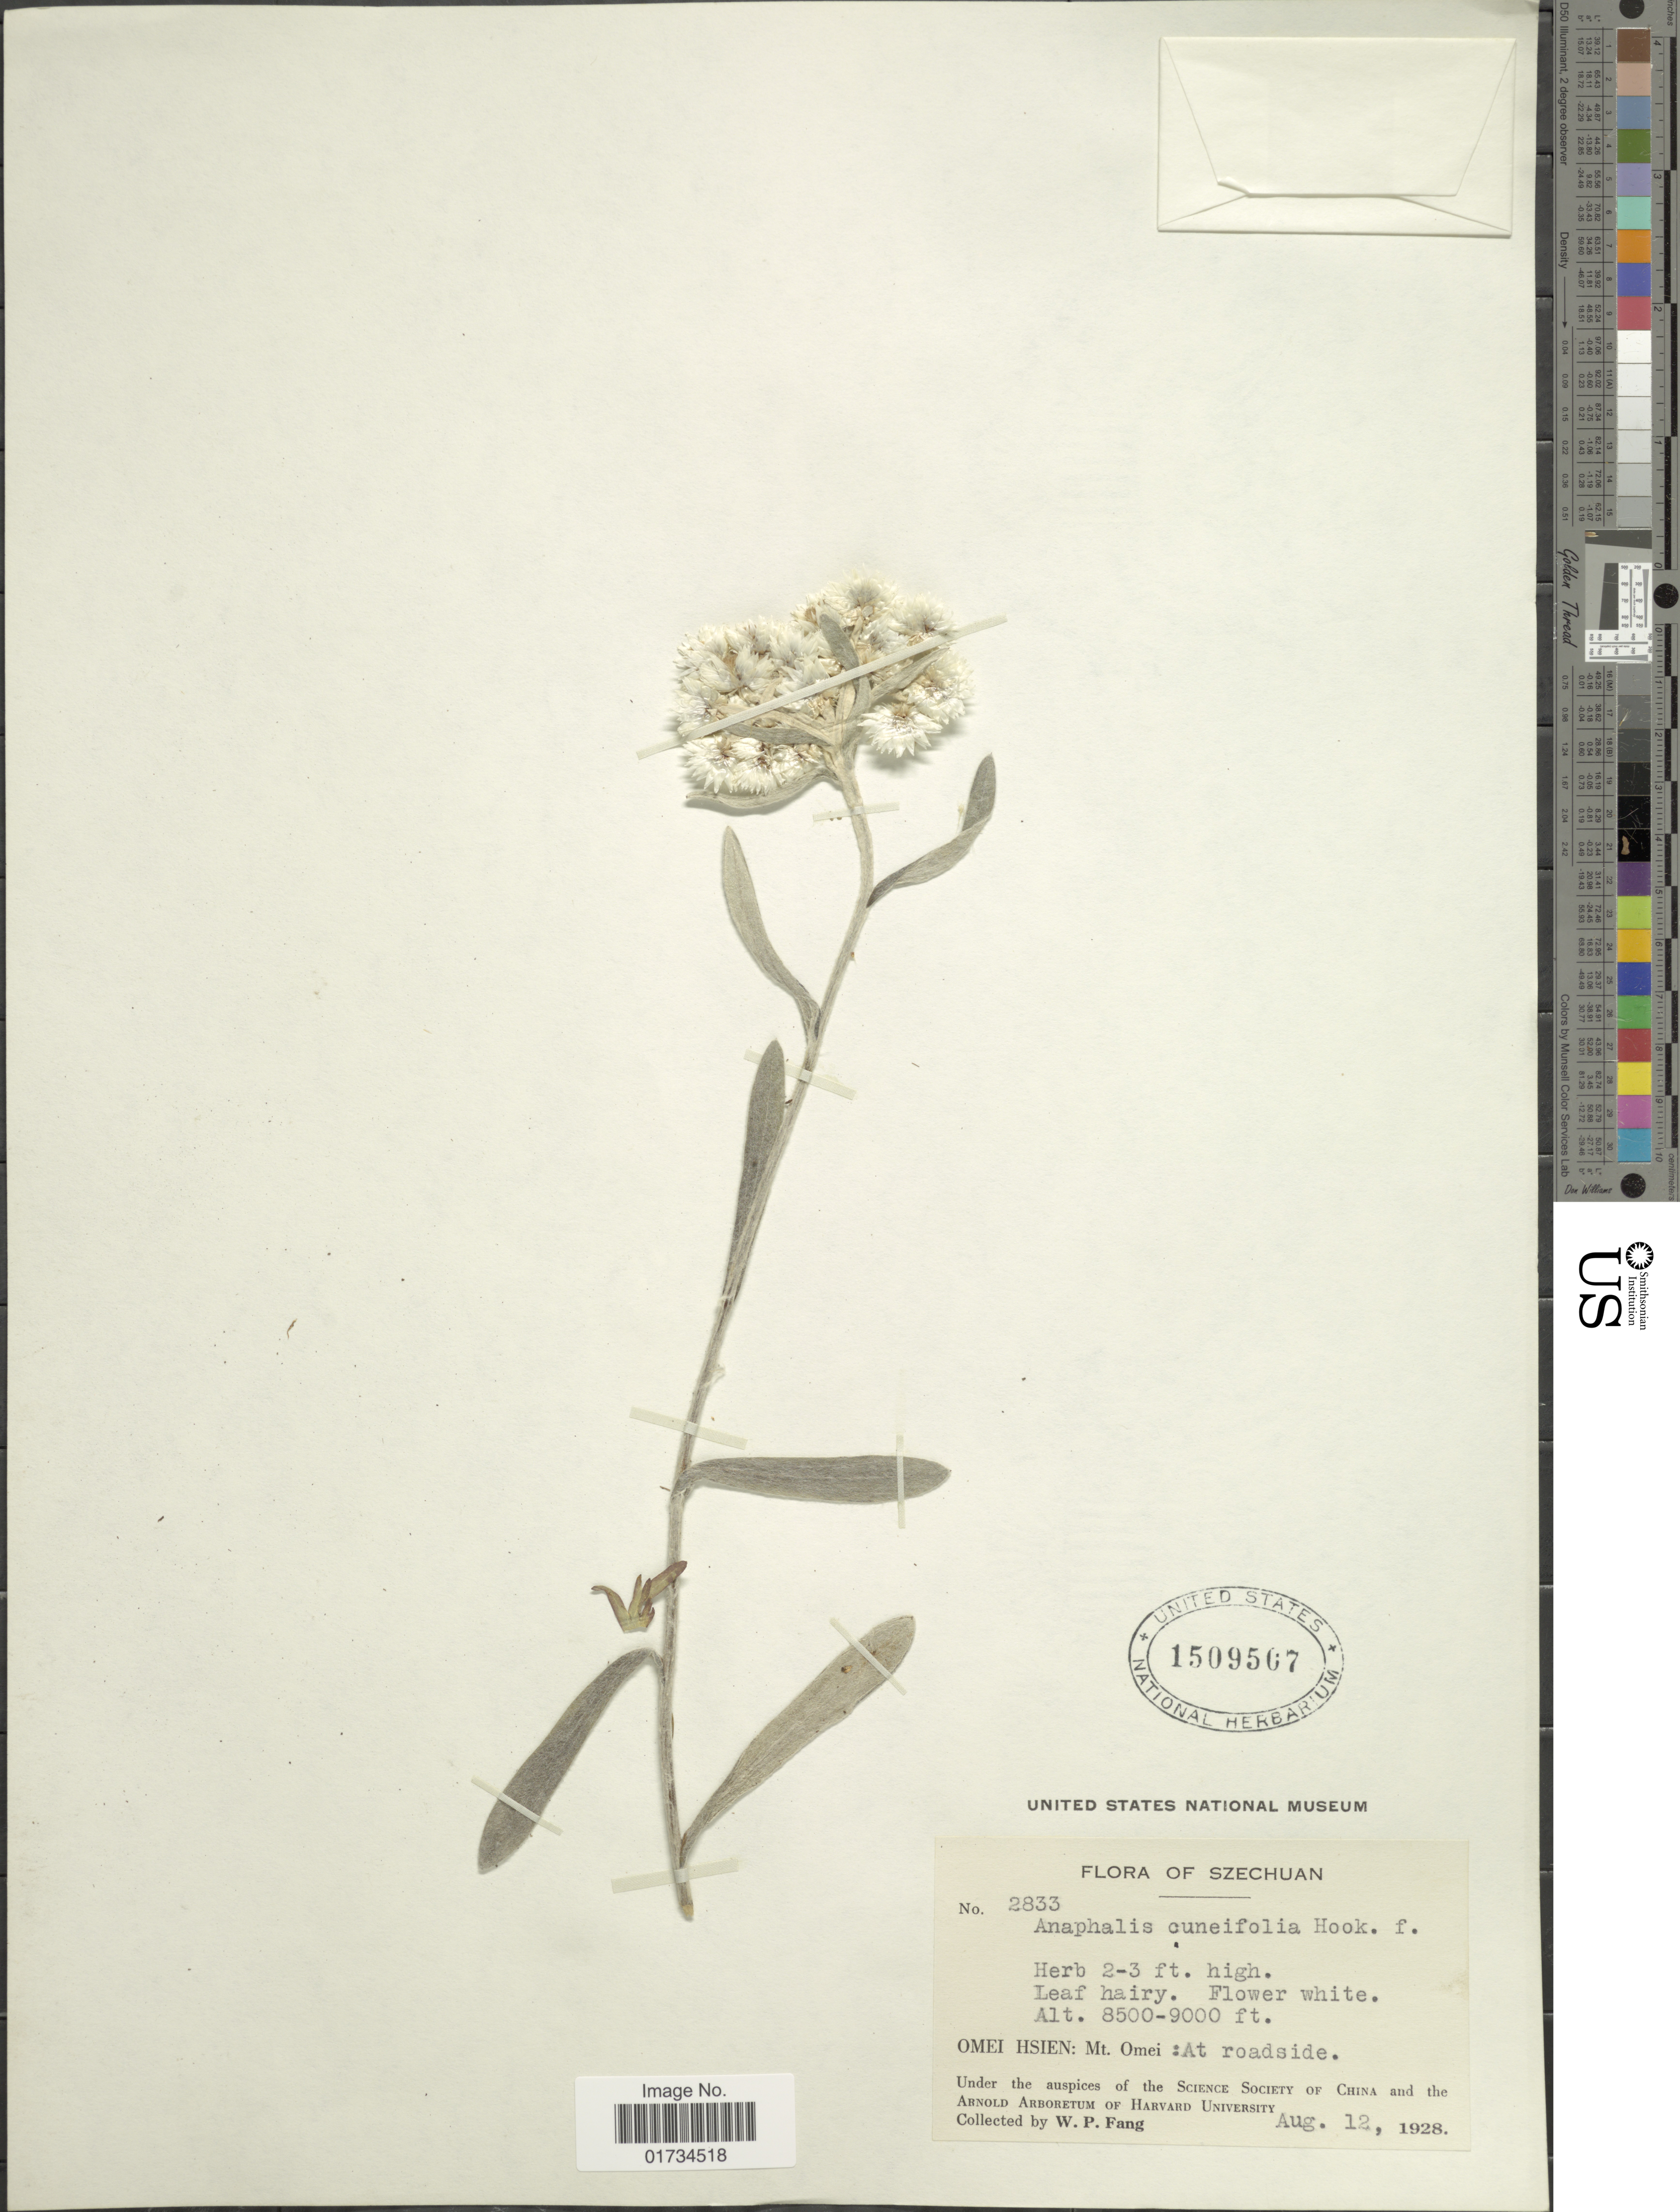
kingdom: Plantae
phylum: Tracheophyta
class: Magnoliopsida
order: Asterales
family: Asteraceae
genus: Anaphalis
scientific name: Anaphalis cuneifolia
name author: Hook. f.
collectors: W. P. Fang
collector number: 2833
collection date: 1928-08-12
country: China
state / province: Sichuan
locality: Szechuan. Omei Hsien: Mt. Omei: At roadside.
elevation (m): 2591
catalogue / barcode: US 1509507